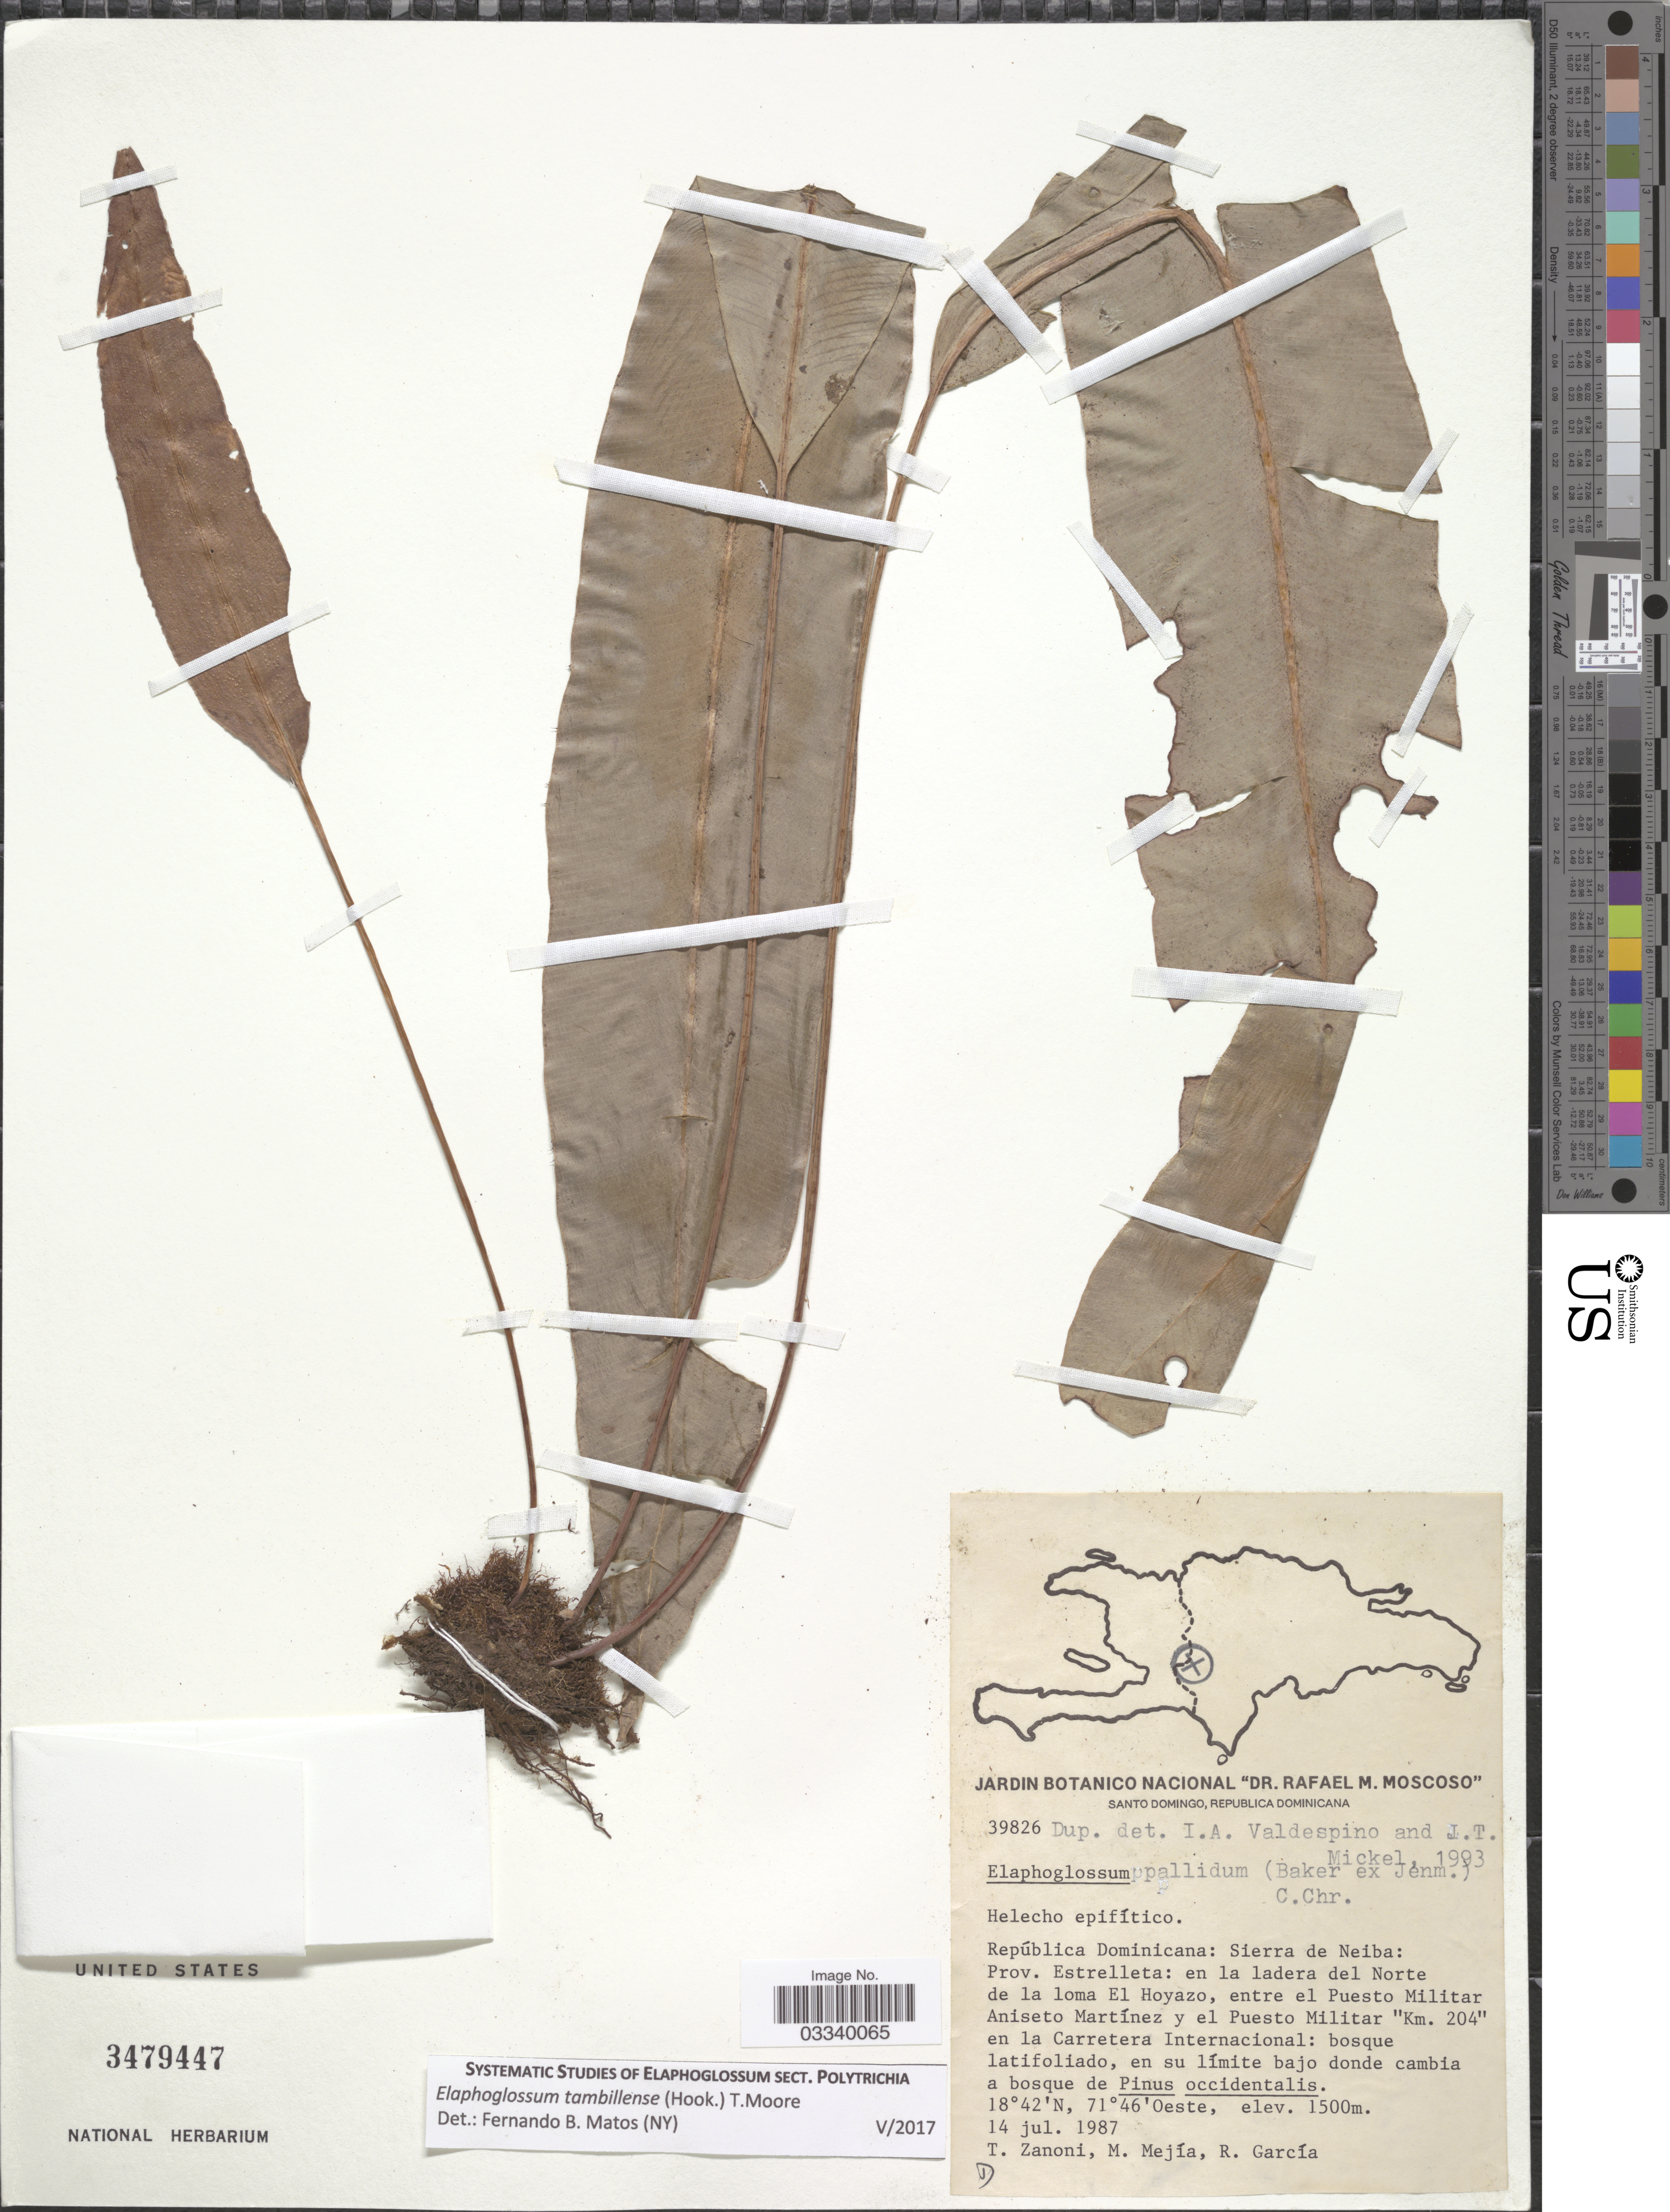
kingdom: Plantae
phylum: Tracheophyta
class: Polypodiopsida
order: Polypodiales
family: Dryopteridaceae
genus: Elaphoglossum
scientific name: Elaphoglossum tambillense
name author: (Hook.) T. Moore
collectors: T. Zanoni, M. Mejia & R. Garcia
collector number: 39826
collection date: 1987-07-14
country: Dominican Republic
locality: República Dominicana: Sierra de Neiba: Prov. Estrelleta: en la ladera del Norte de la lom El Hoyazo, entre el Puesto Militar Aniseto Martínez y el Puesto Militar 'Km. 204' en la Carretera Internacional.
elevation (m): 1500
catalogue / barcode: US 3479447